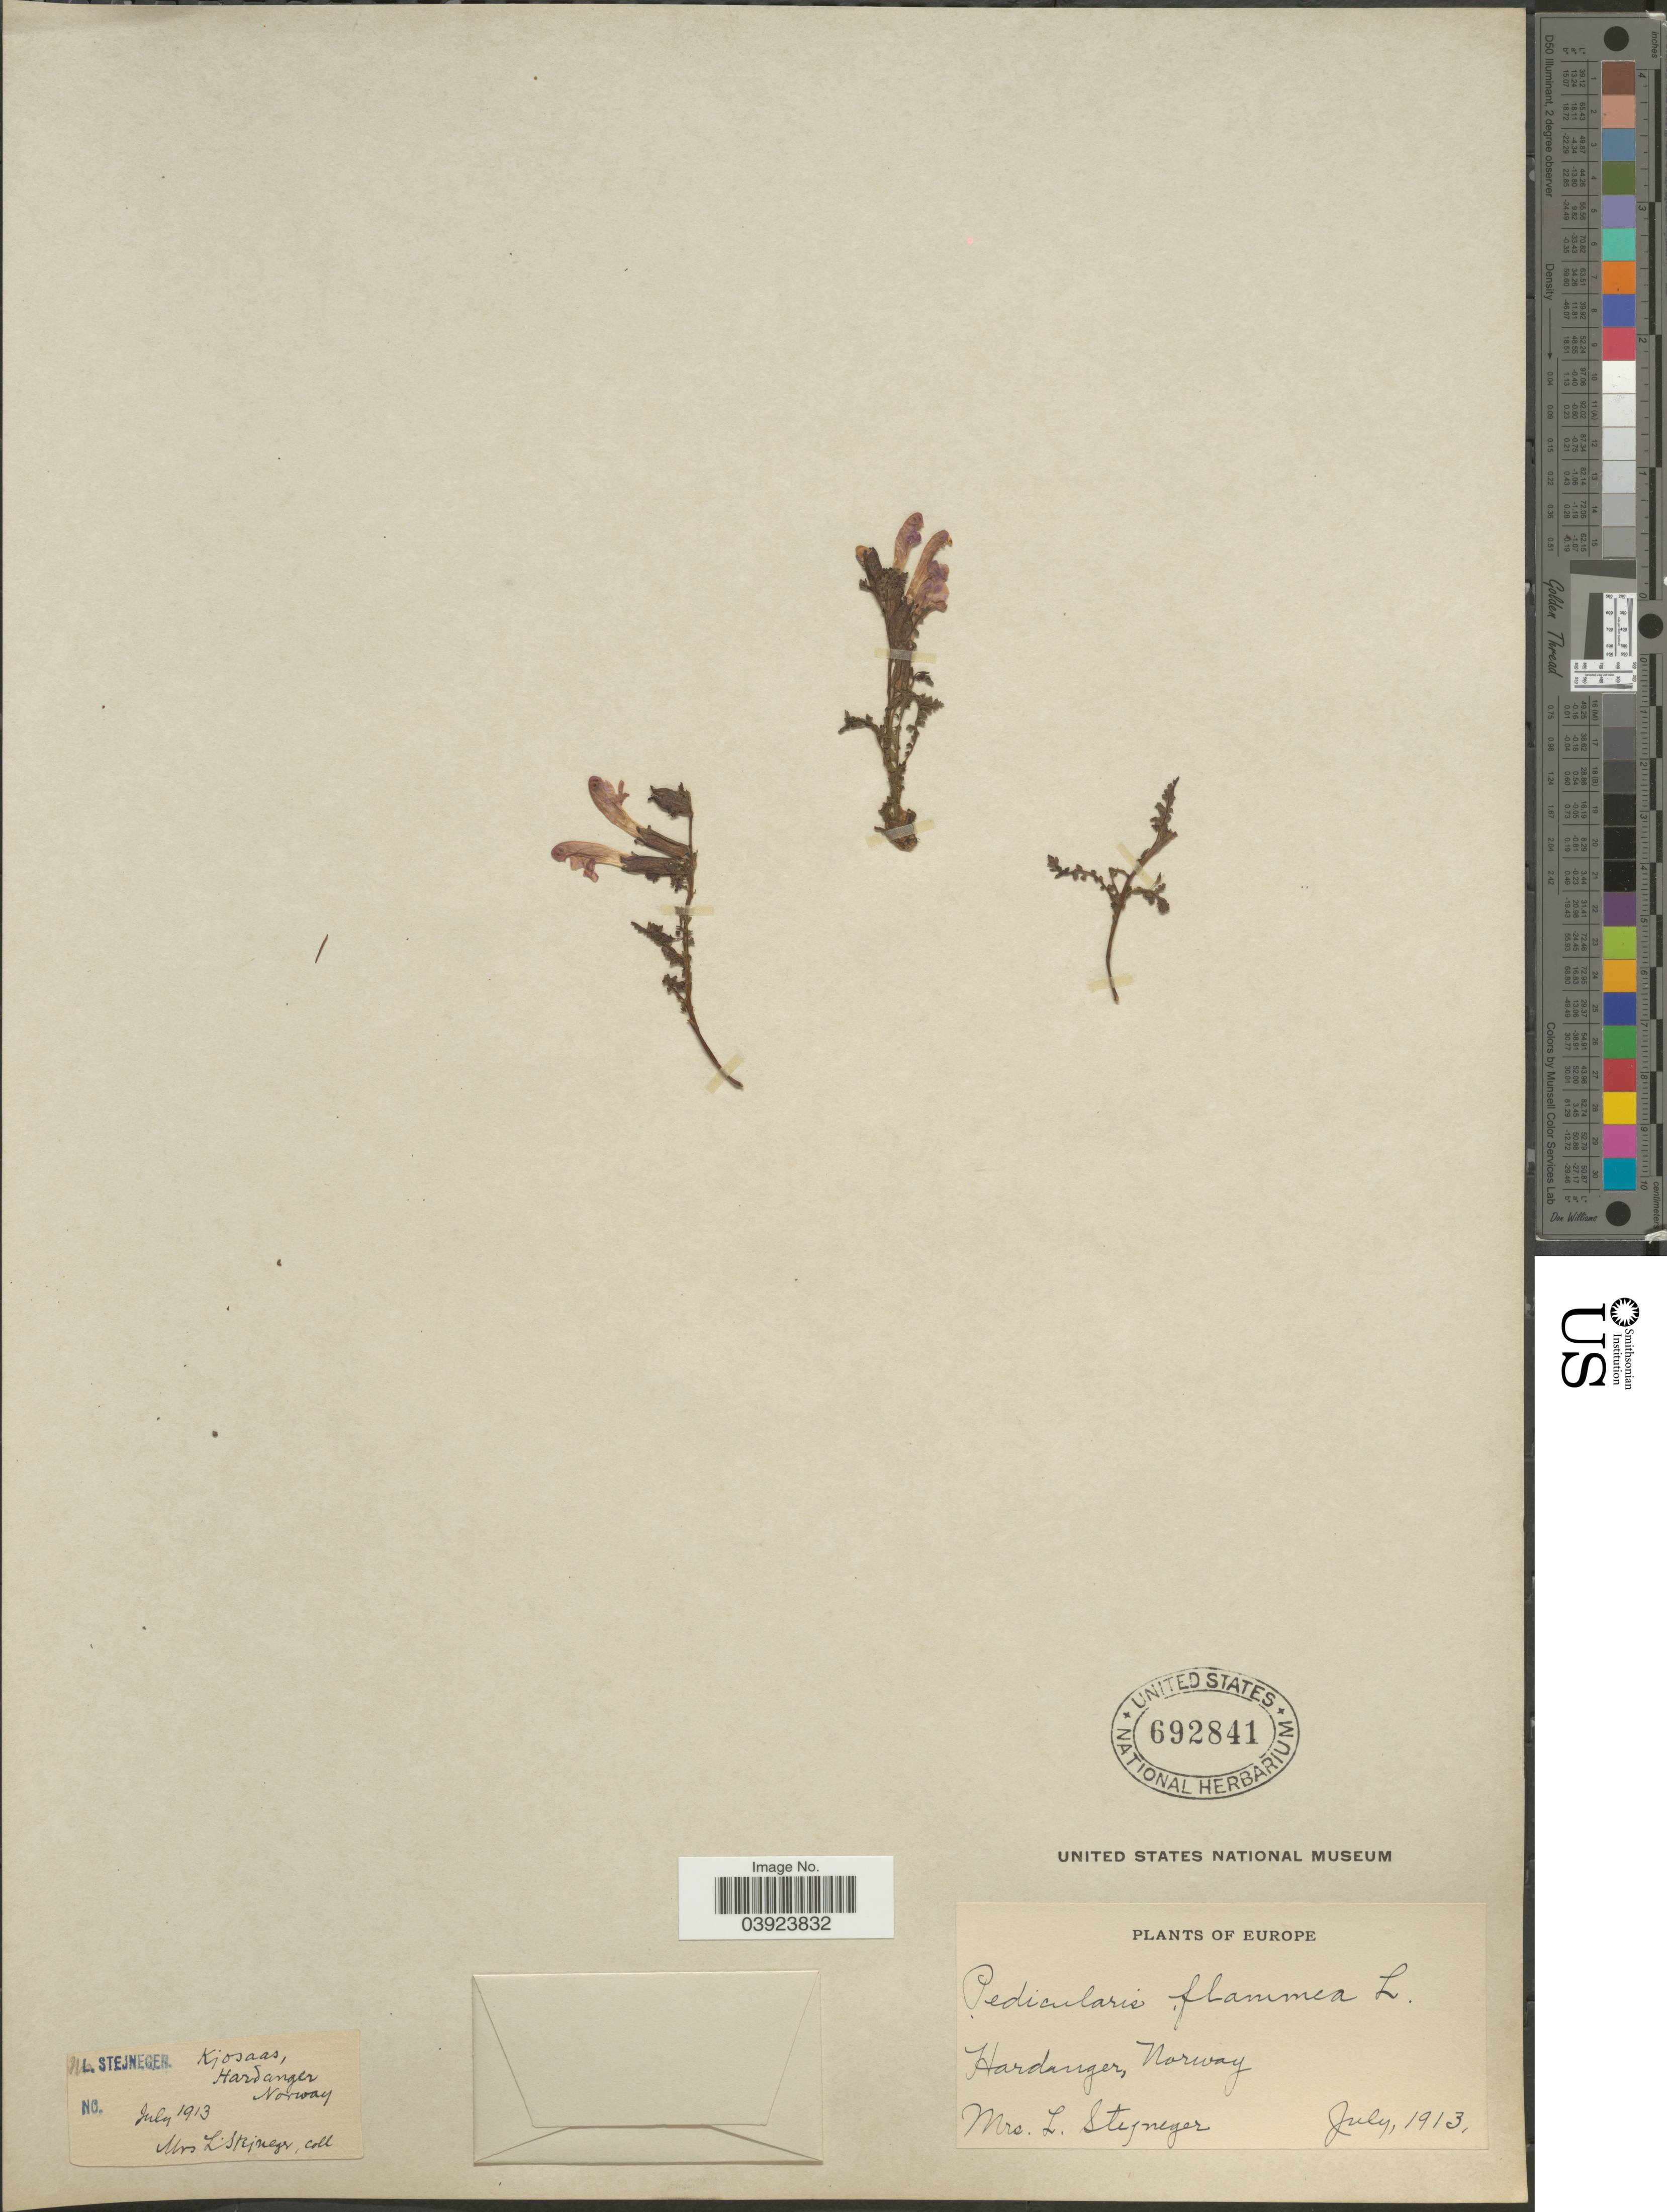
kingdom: Plantae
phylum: Tracheophyta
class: Magnoliopsida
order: Lamiales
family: Orobanchaceae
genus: Pedicularis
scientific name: Pedicularis flammea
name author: L.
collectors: L. Stejneger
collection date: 1913-07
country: Norway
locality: Kjosaas, Hardanger.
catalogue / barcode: US 692841